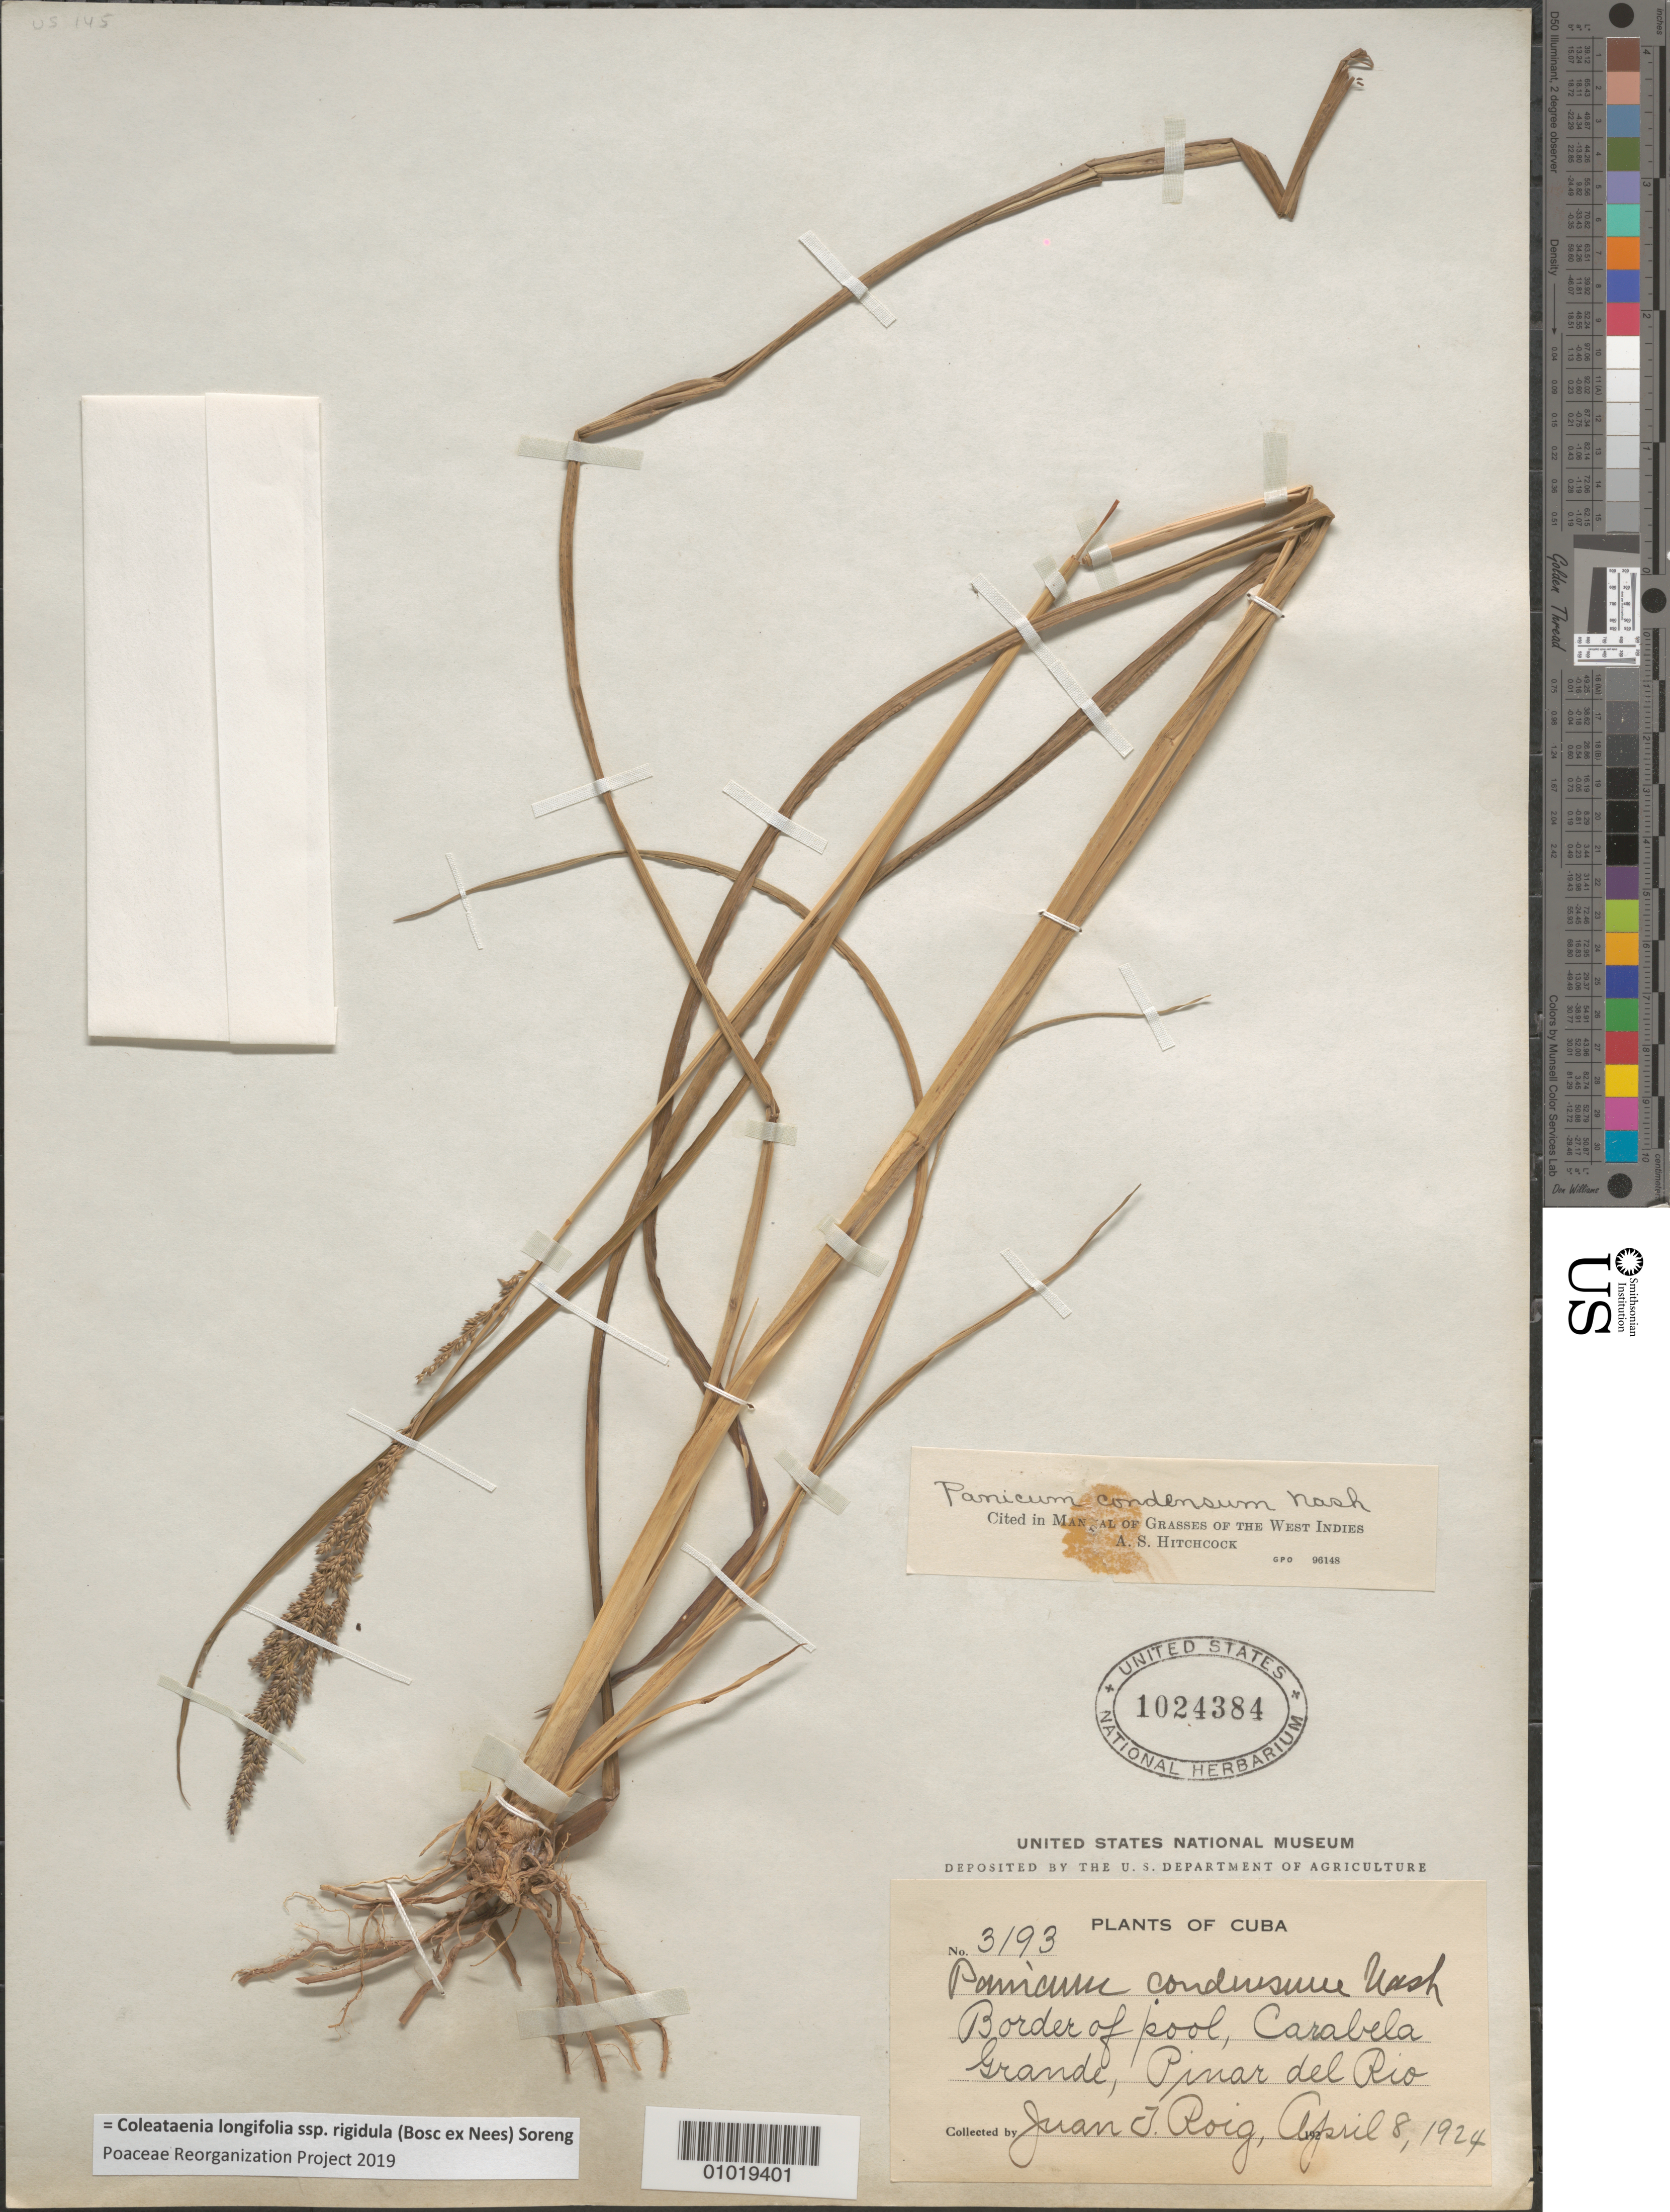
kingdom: Plantae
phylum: Tracheophyta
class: Liliopsida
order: Poales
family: Poaceae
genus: Panicum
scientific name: Panicum condensum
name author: Nash ex Small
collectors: J. Roig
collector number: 3193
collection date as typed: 08 Apr 1924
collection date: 1924-04-08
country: Cuba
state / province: Pinar del Rio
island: Cuba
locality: Carabela Grande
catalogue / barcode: US 1024384